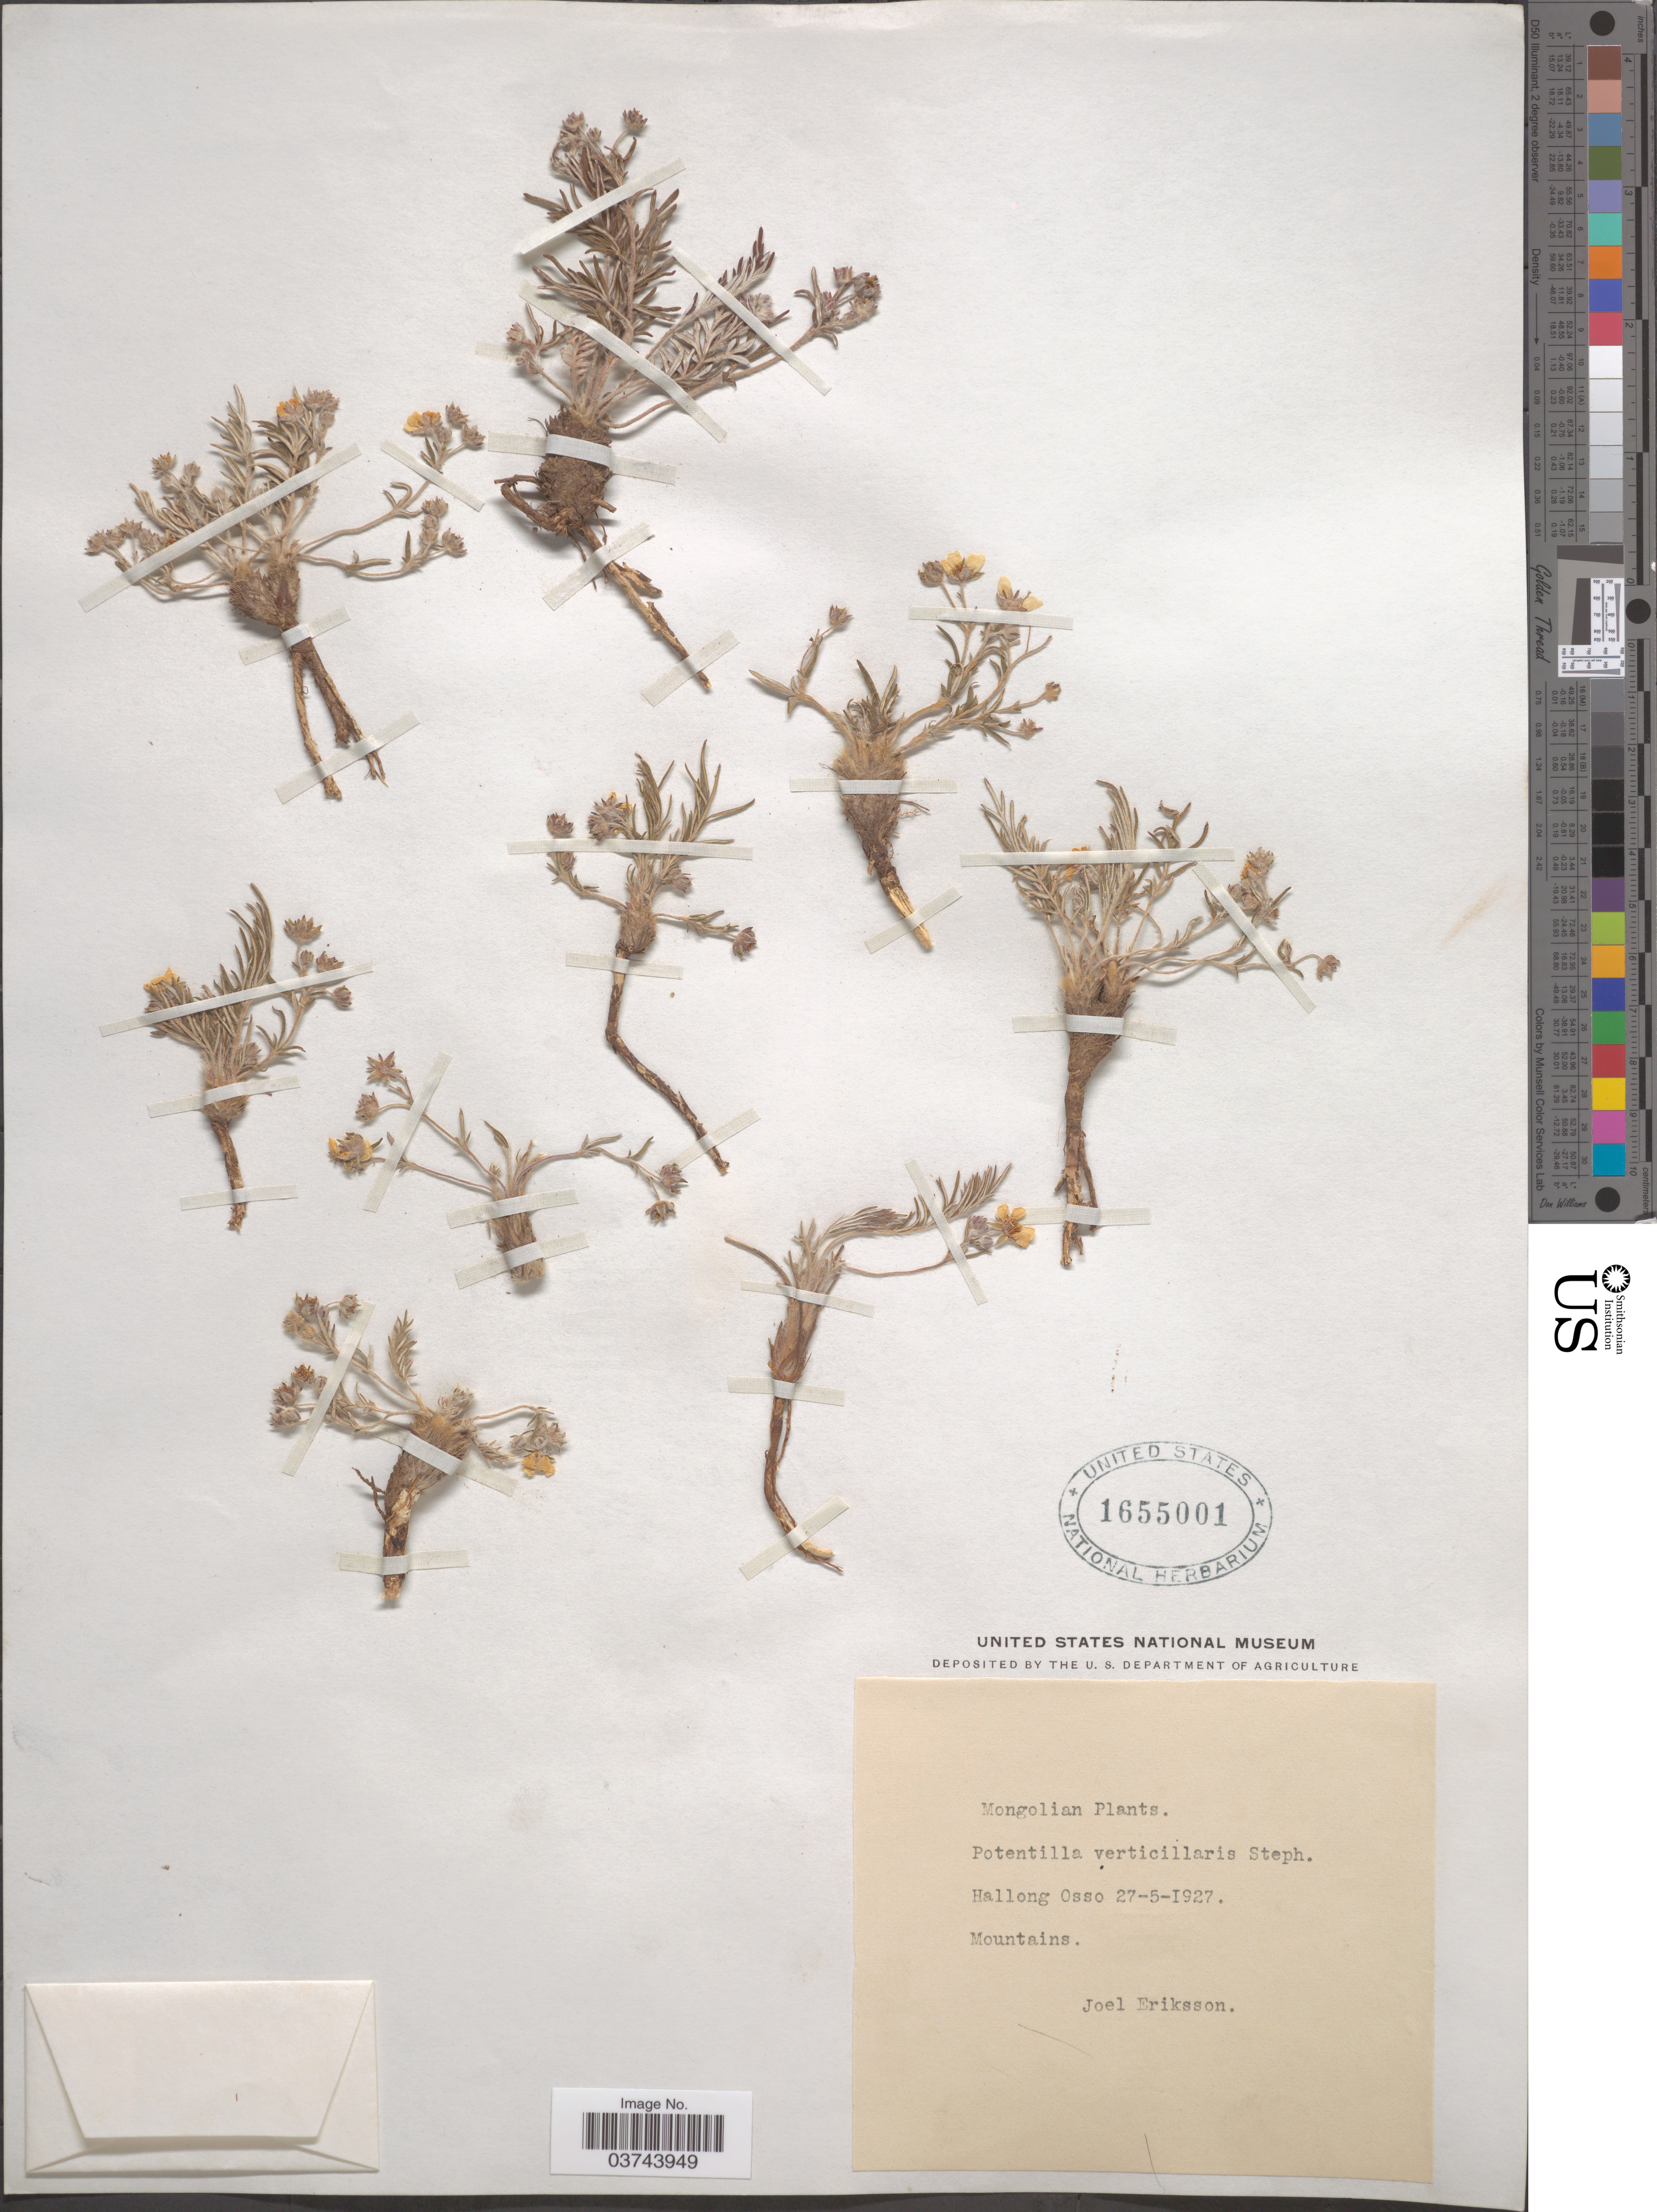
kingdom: Plantae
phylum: Tracheophyta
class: Magnoliopsida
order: Rosales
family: Rosaceae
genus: Potentilla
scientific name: Potentilla verticillaris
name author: Stephan ex Willd.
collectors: J. Eriksson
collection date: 1927-05-27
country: Mongolia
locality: Hallong Osso.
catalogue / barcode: US 1655001